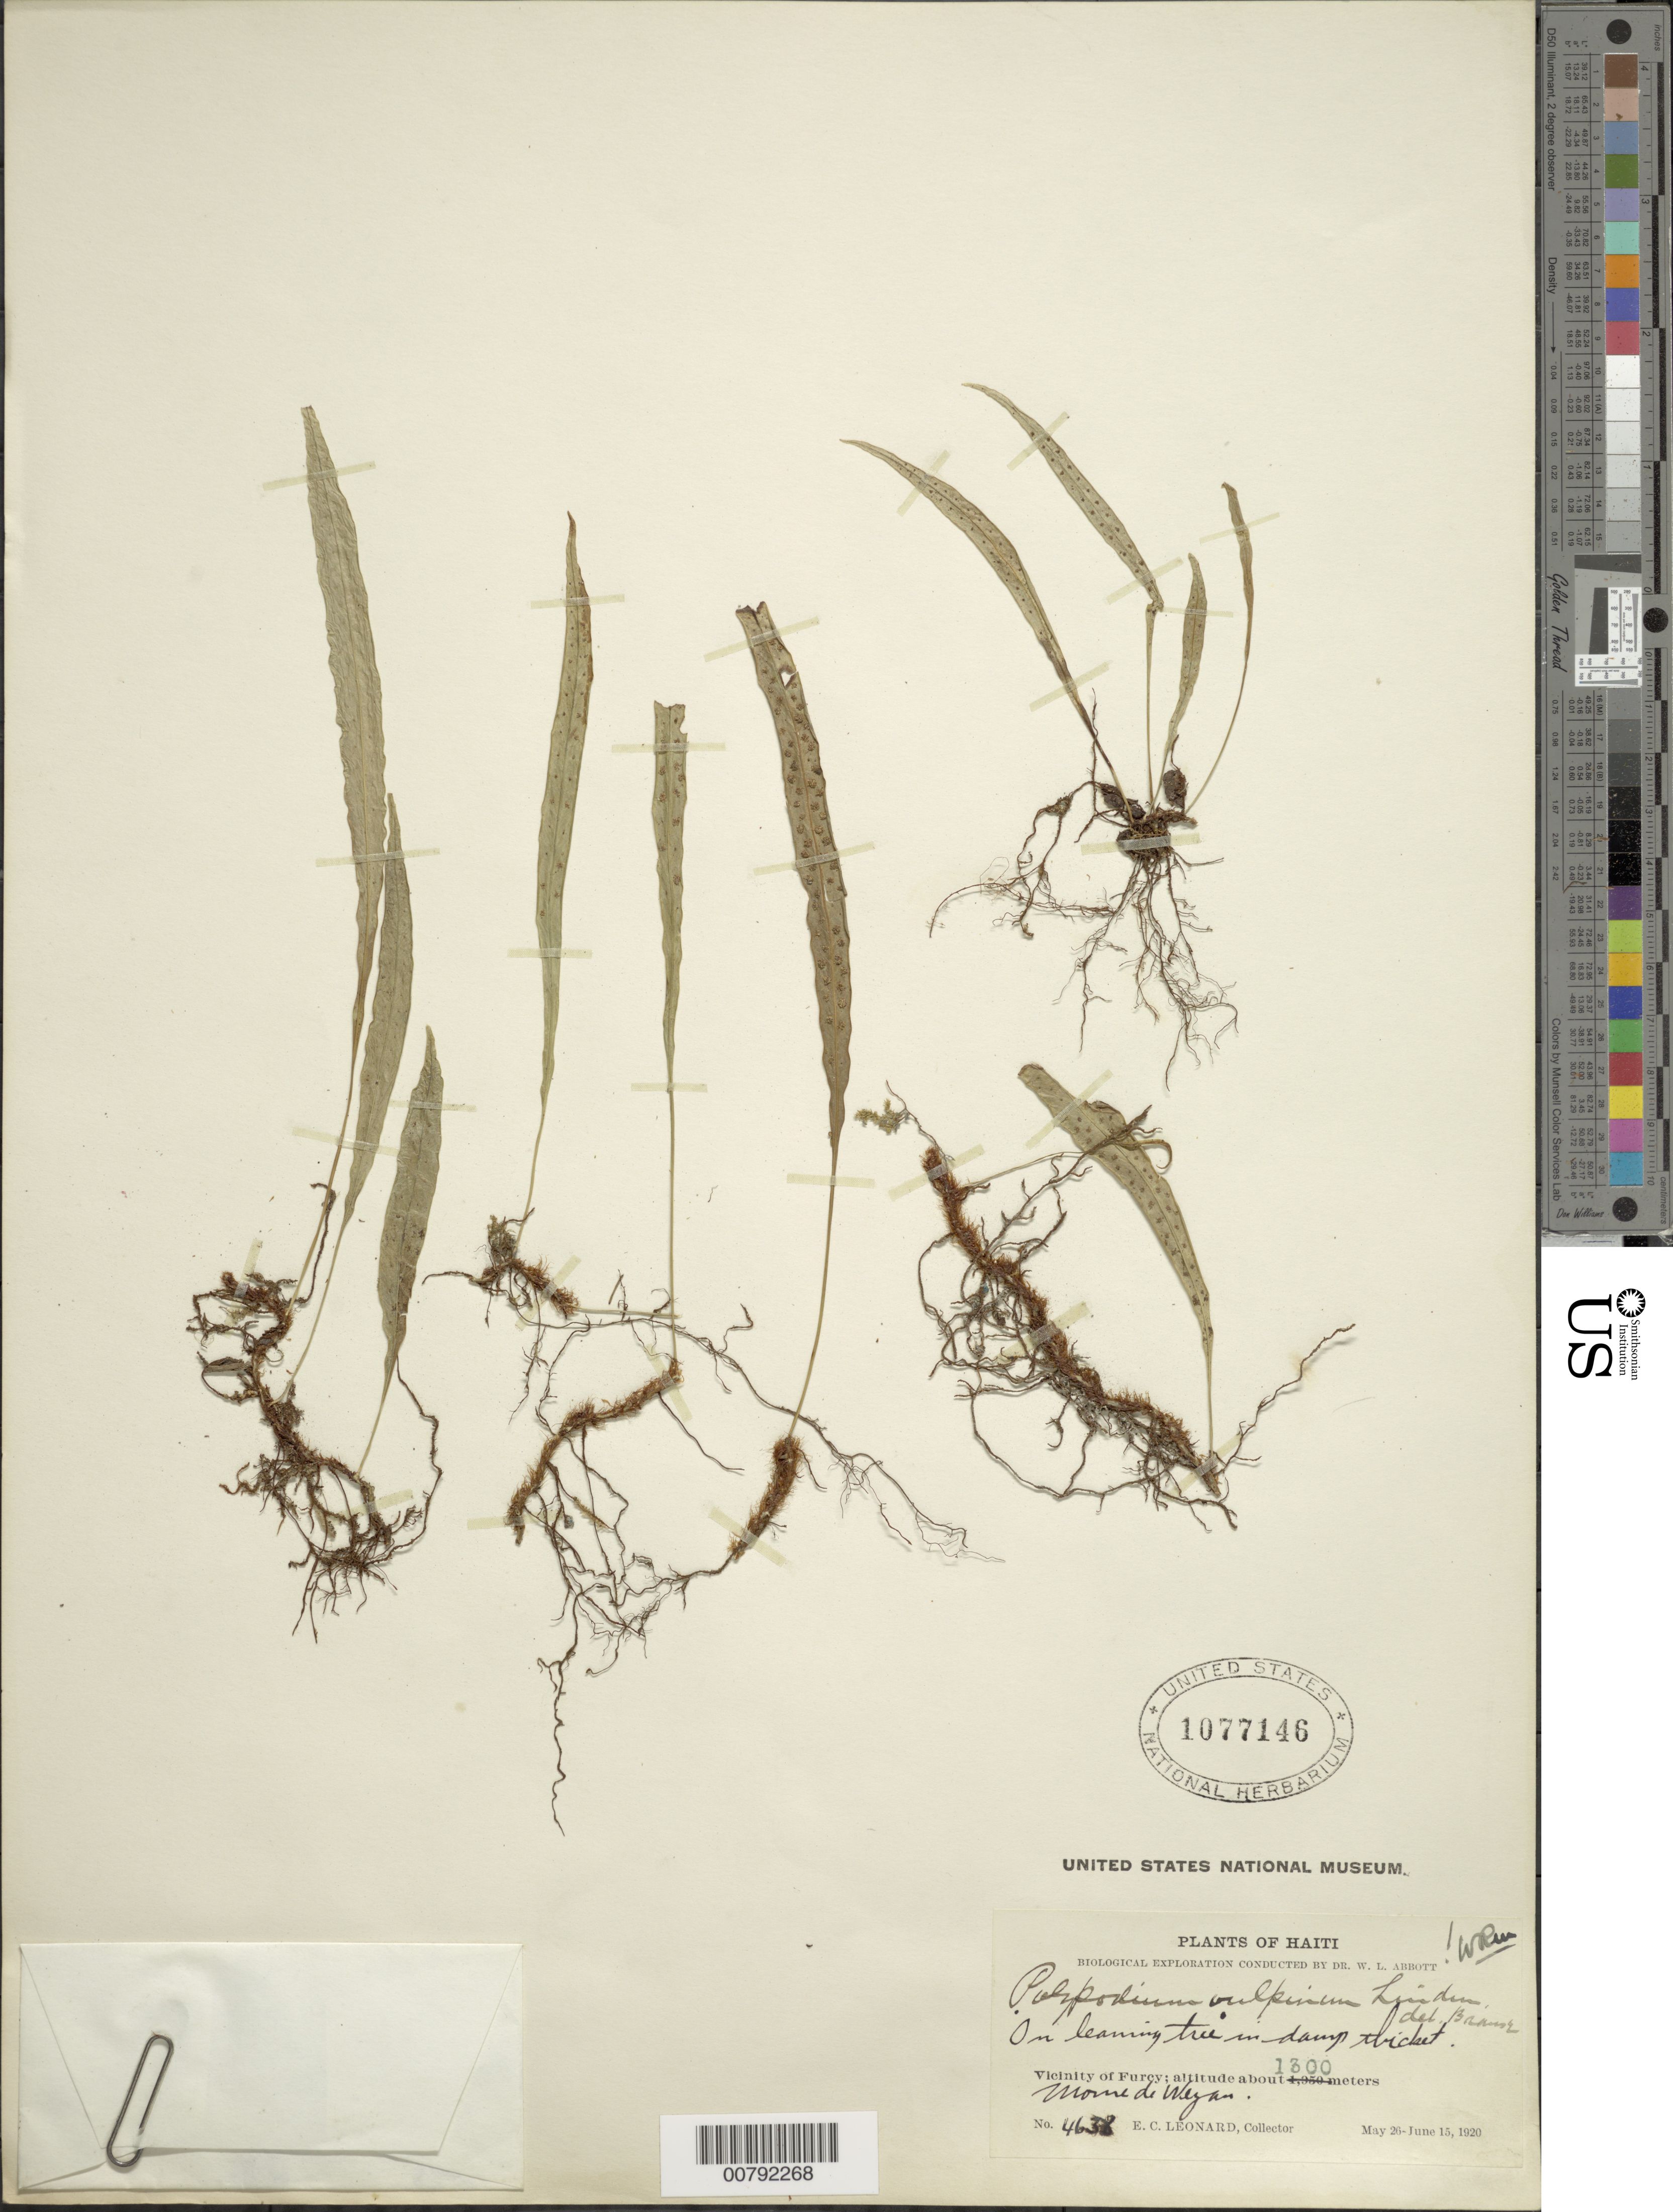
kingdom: Plantae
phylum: Tracheophyta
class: Polypodiopsida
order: Polypodiales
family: Polypodiaceae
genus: Campyloneurum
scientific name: Campyloneurum vulpinum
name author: (Lindm.) Ching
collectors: E. C. Leonard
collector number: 4638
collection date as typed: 26 May 1920 15 Jun 1920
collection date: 1920-05-26/1920-06-15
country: Haiti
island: Hispaniola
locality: Furcy, vicinity; Morne de Weyan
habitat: On leaning tree in damp thicket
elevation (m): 1300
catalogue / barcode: US 1077146